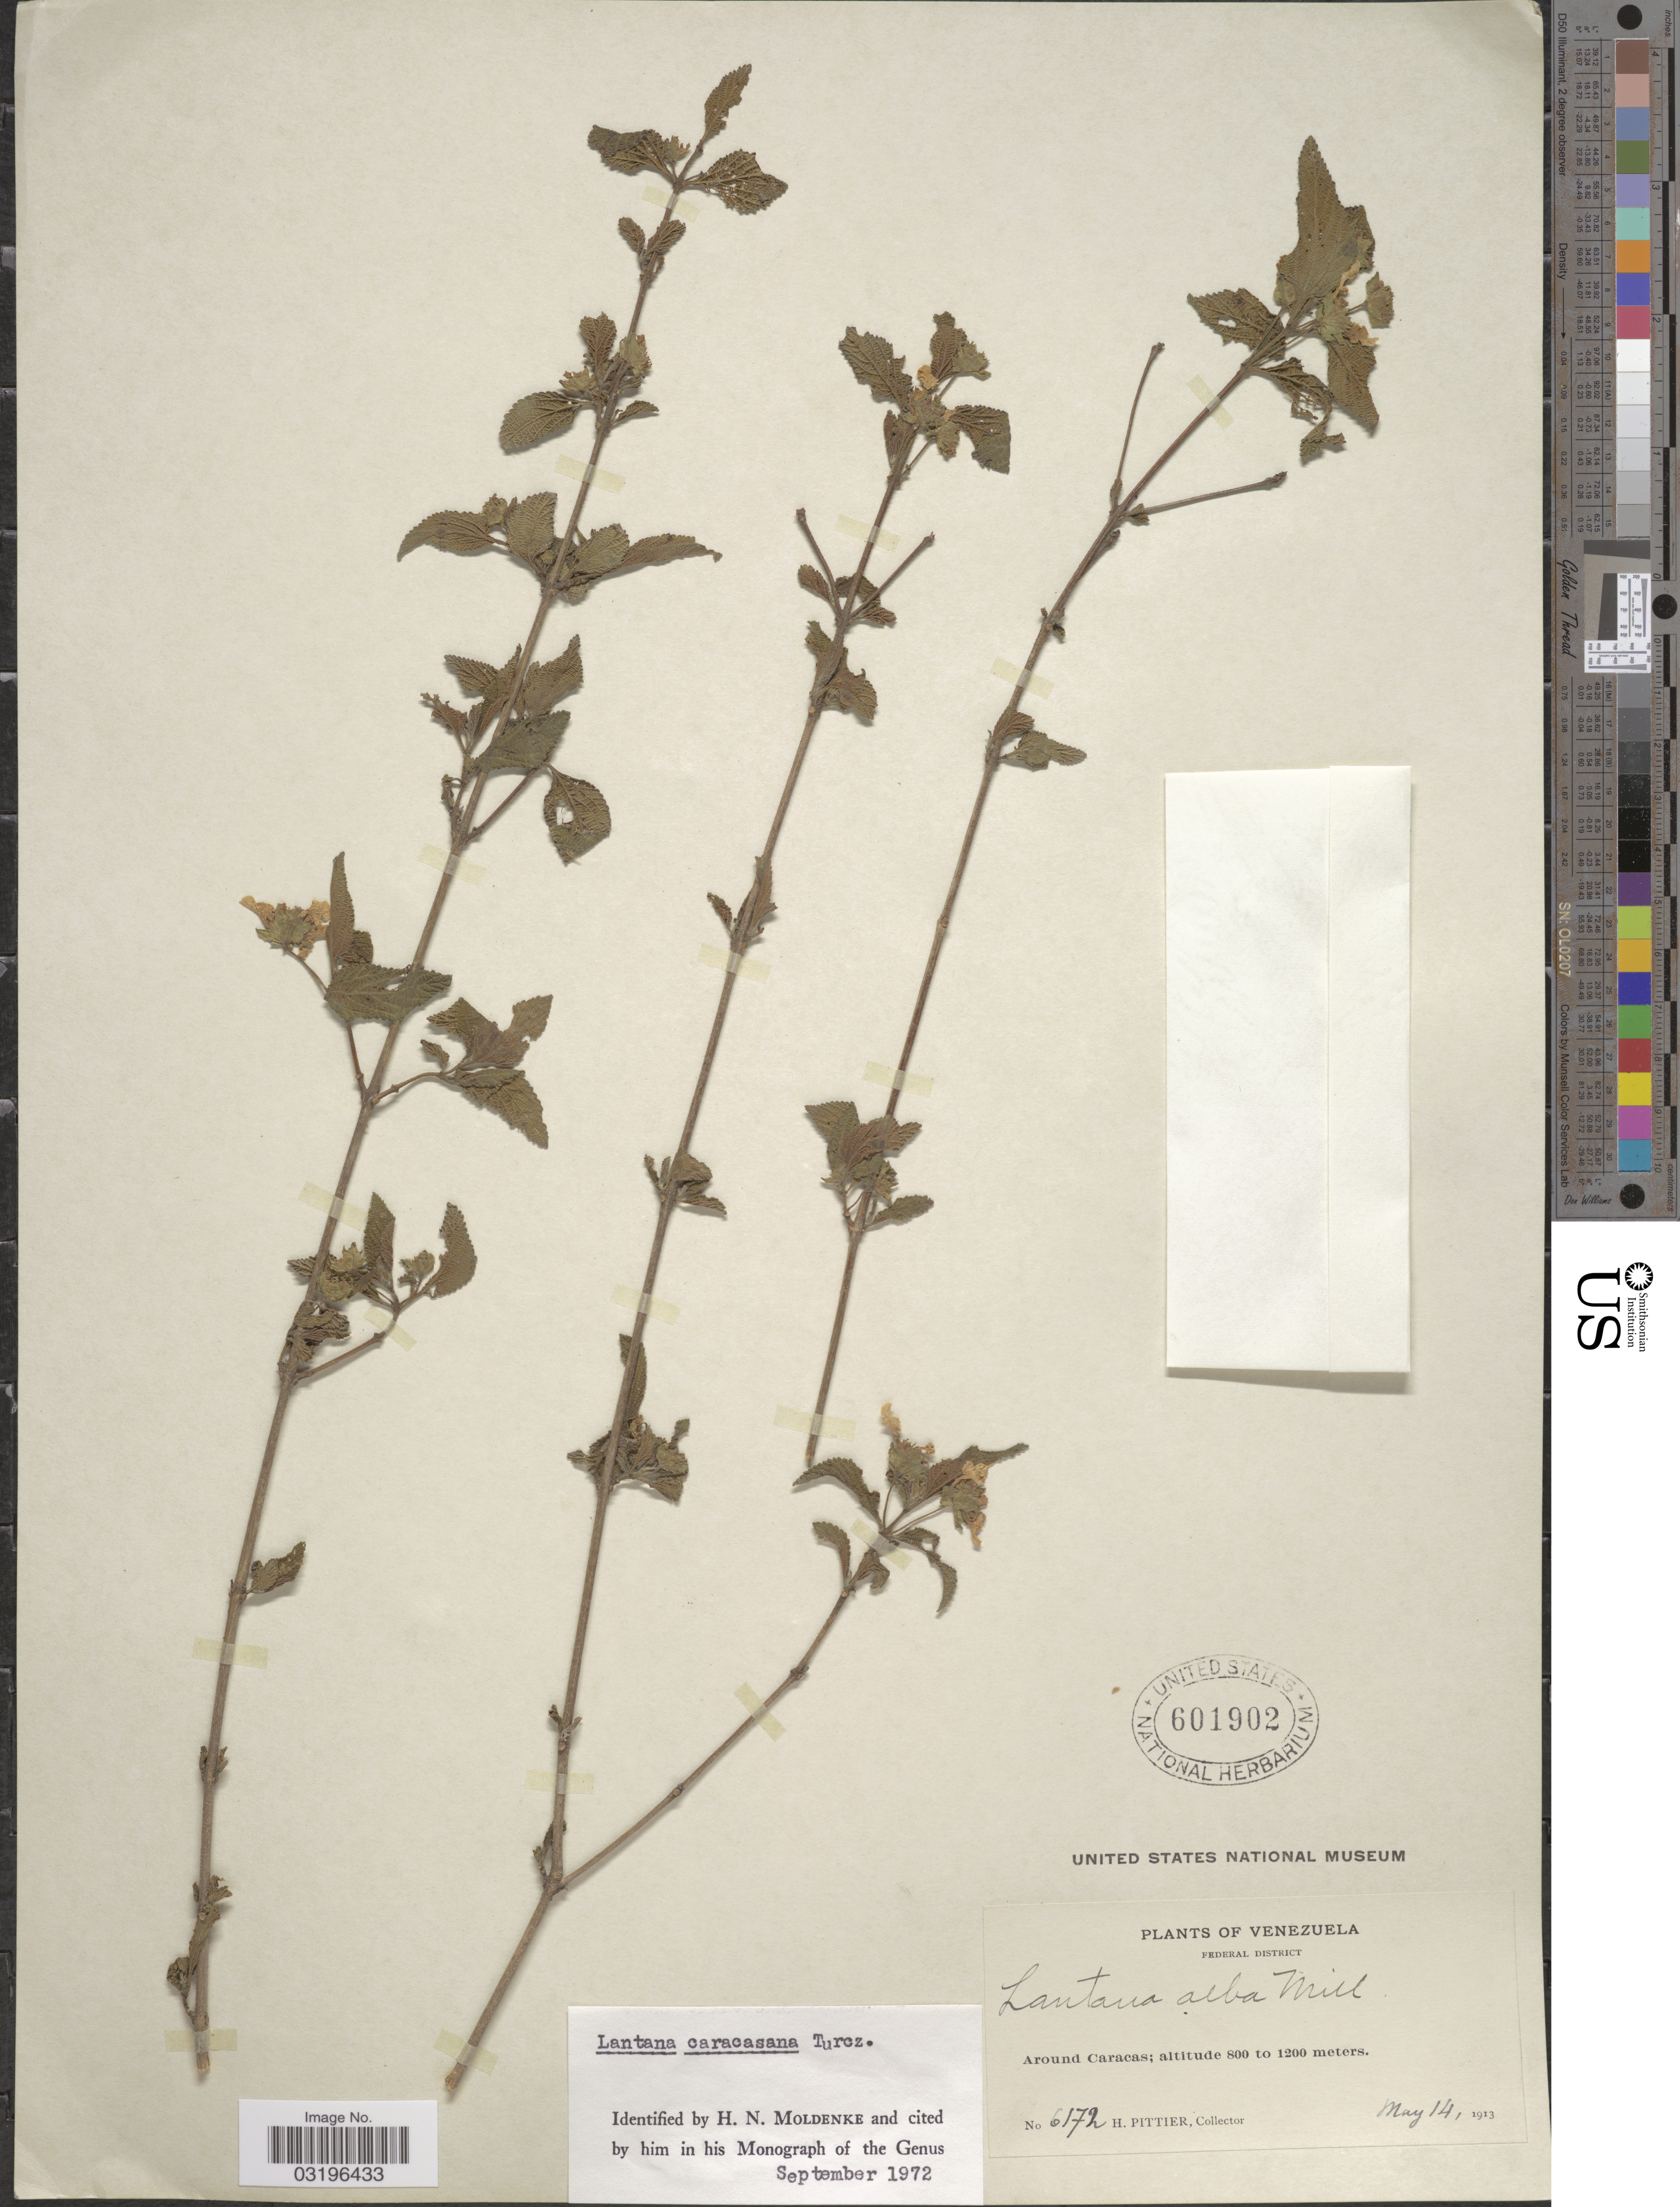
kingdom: Plantae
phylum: Tracheophyta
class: Magnoliopsida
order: Lamiales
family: Verbenaceae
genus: Lantana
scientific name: Lantana caracasana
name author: Turcz.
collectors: H. F. Pittier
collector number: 6172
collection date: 1913-05-14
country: Venezuela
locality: Federal District. Around Caracas.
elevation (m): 800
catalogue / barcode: US 601902